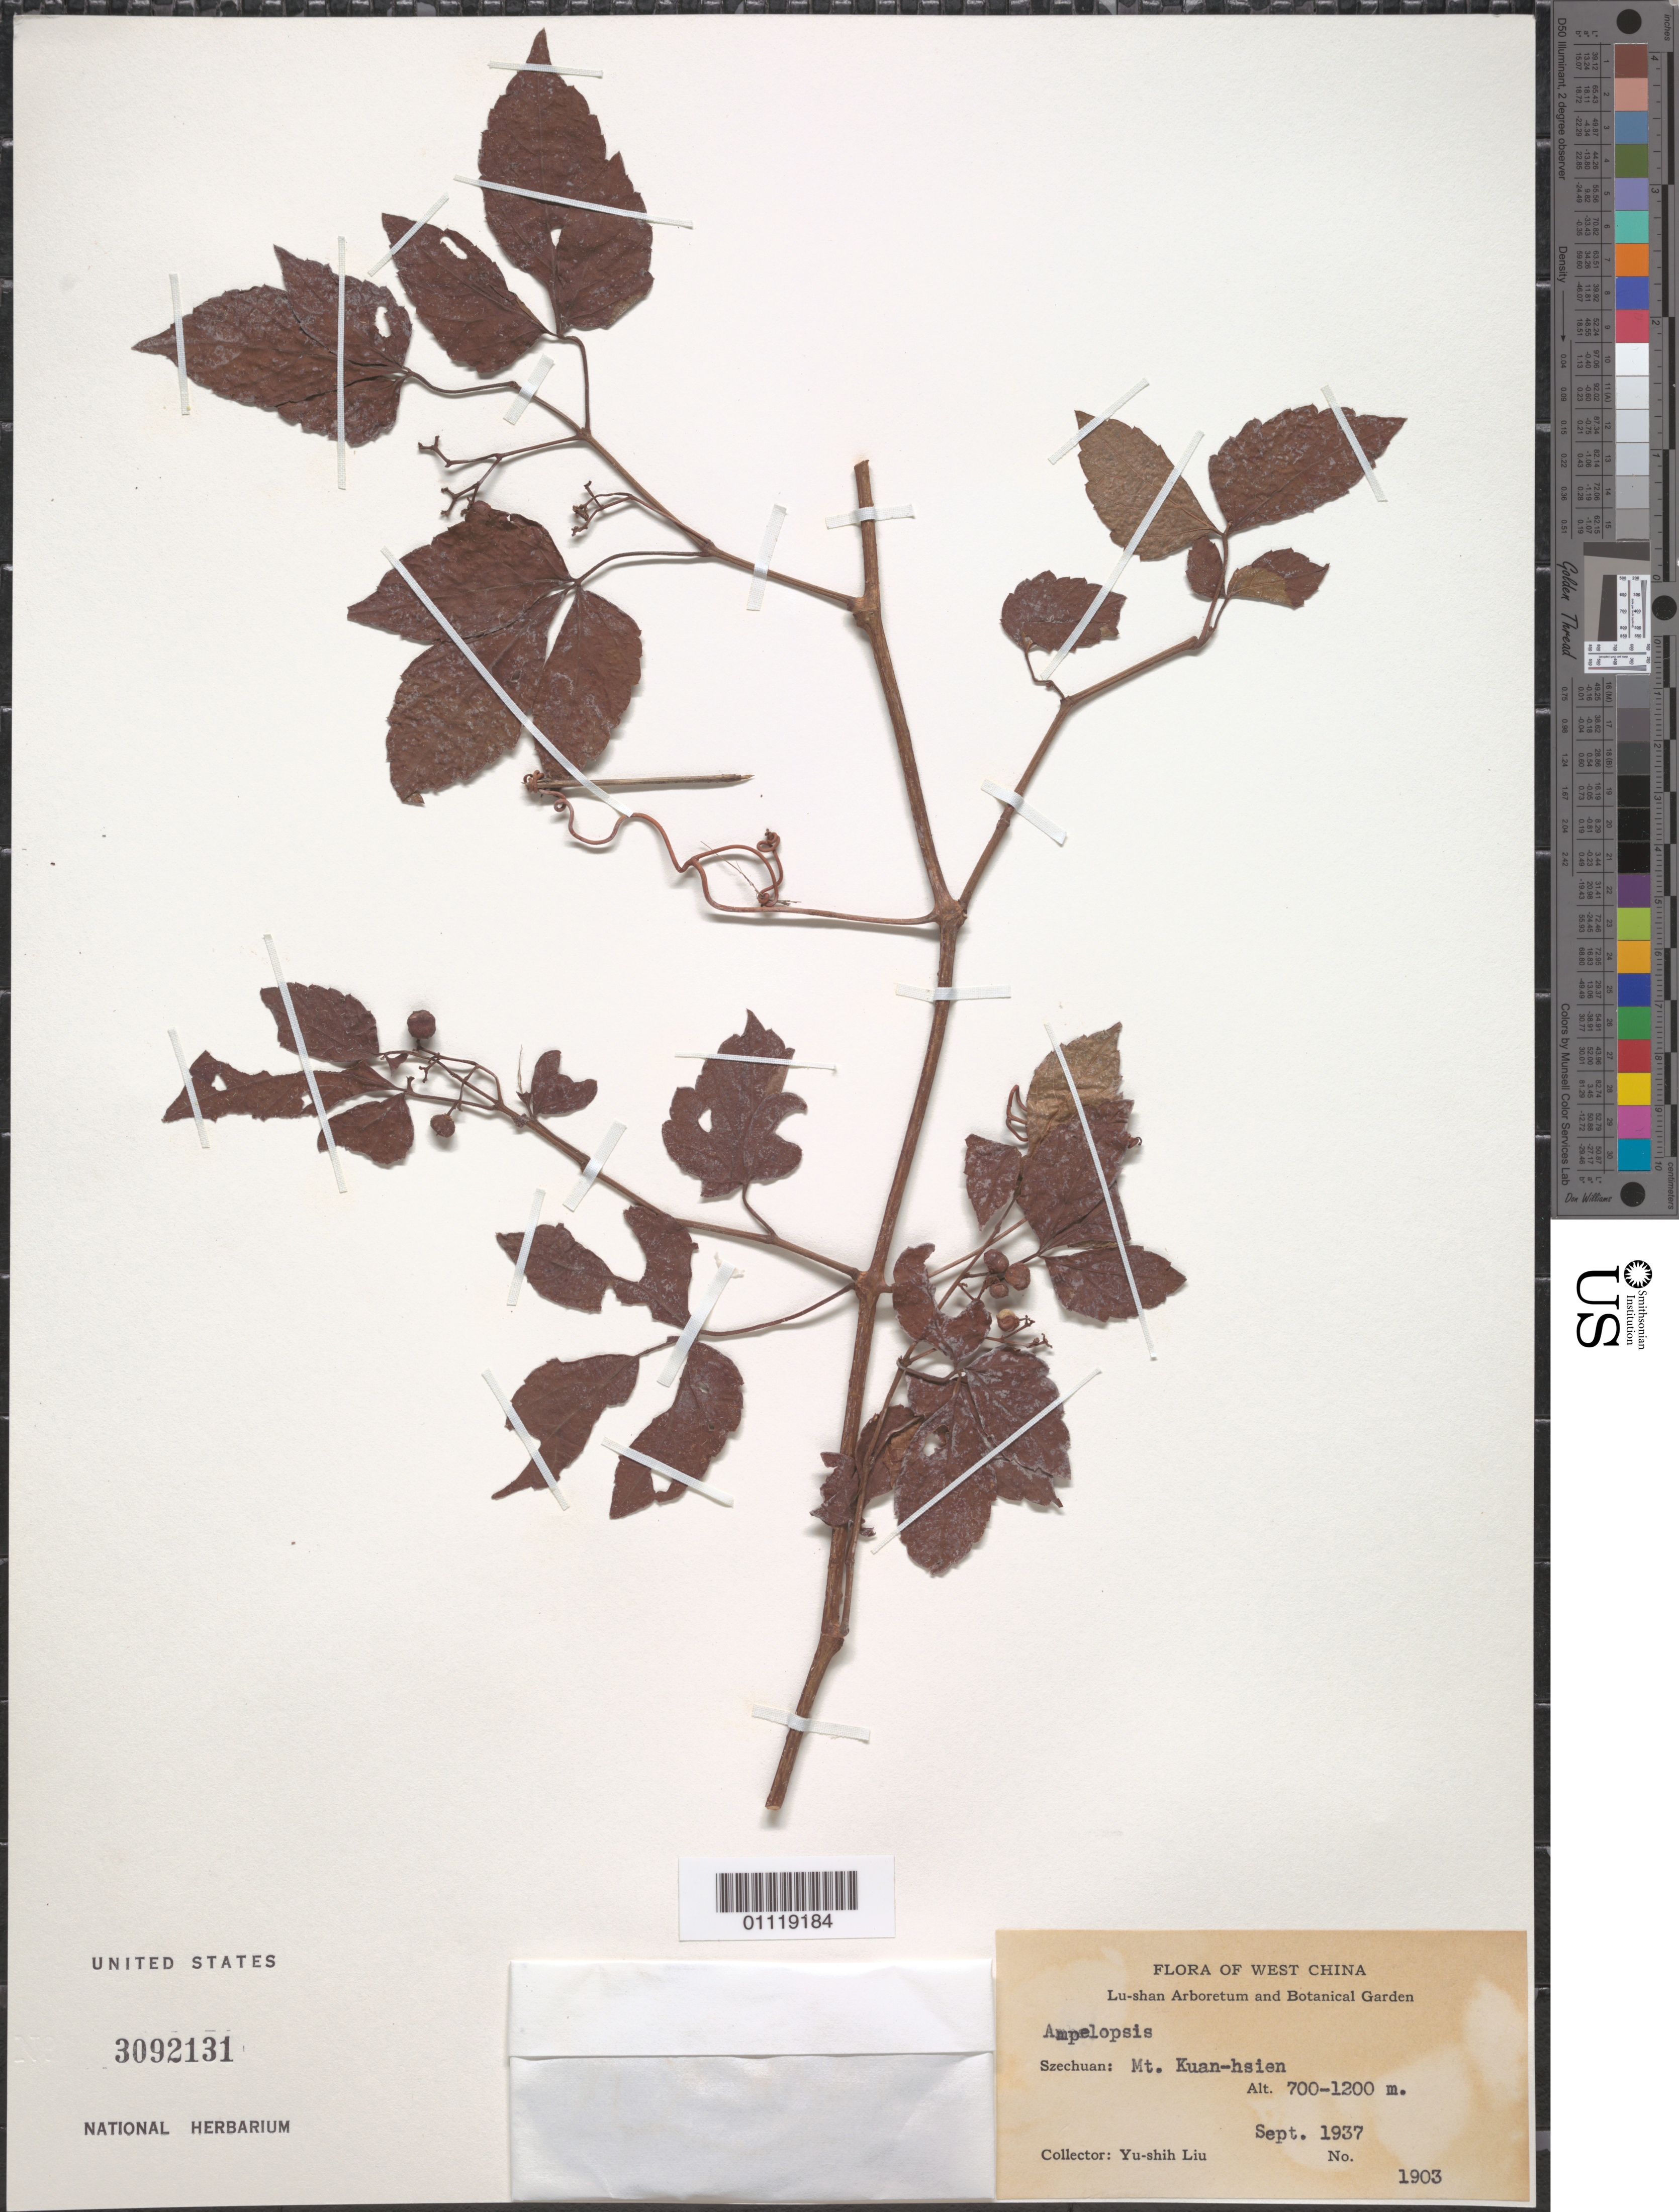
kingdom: Plantae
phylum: Tracheophyta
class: Magnoliopsida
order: Vitales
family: Vitaceae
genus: Ampelopsis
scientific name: Ampelopsis sp.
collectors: Y.-S. Liu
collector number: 1903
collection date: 1937-09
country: China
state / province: Sichuan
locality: Mt Kuan-hsien.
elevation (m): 700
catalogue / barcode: US 3092131